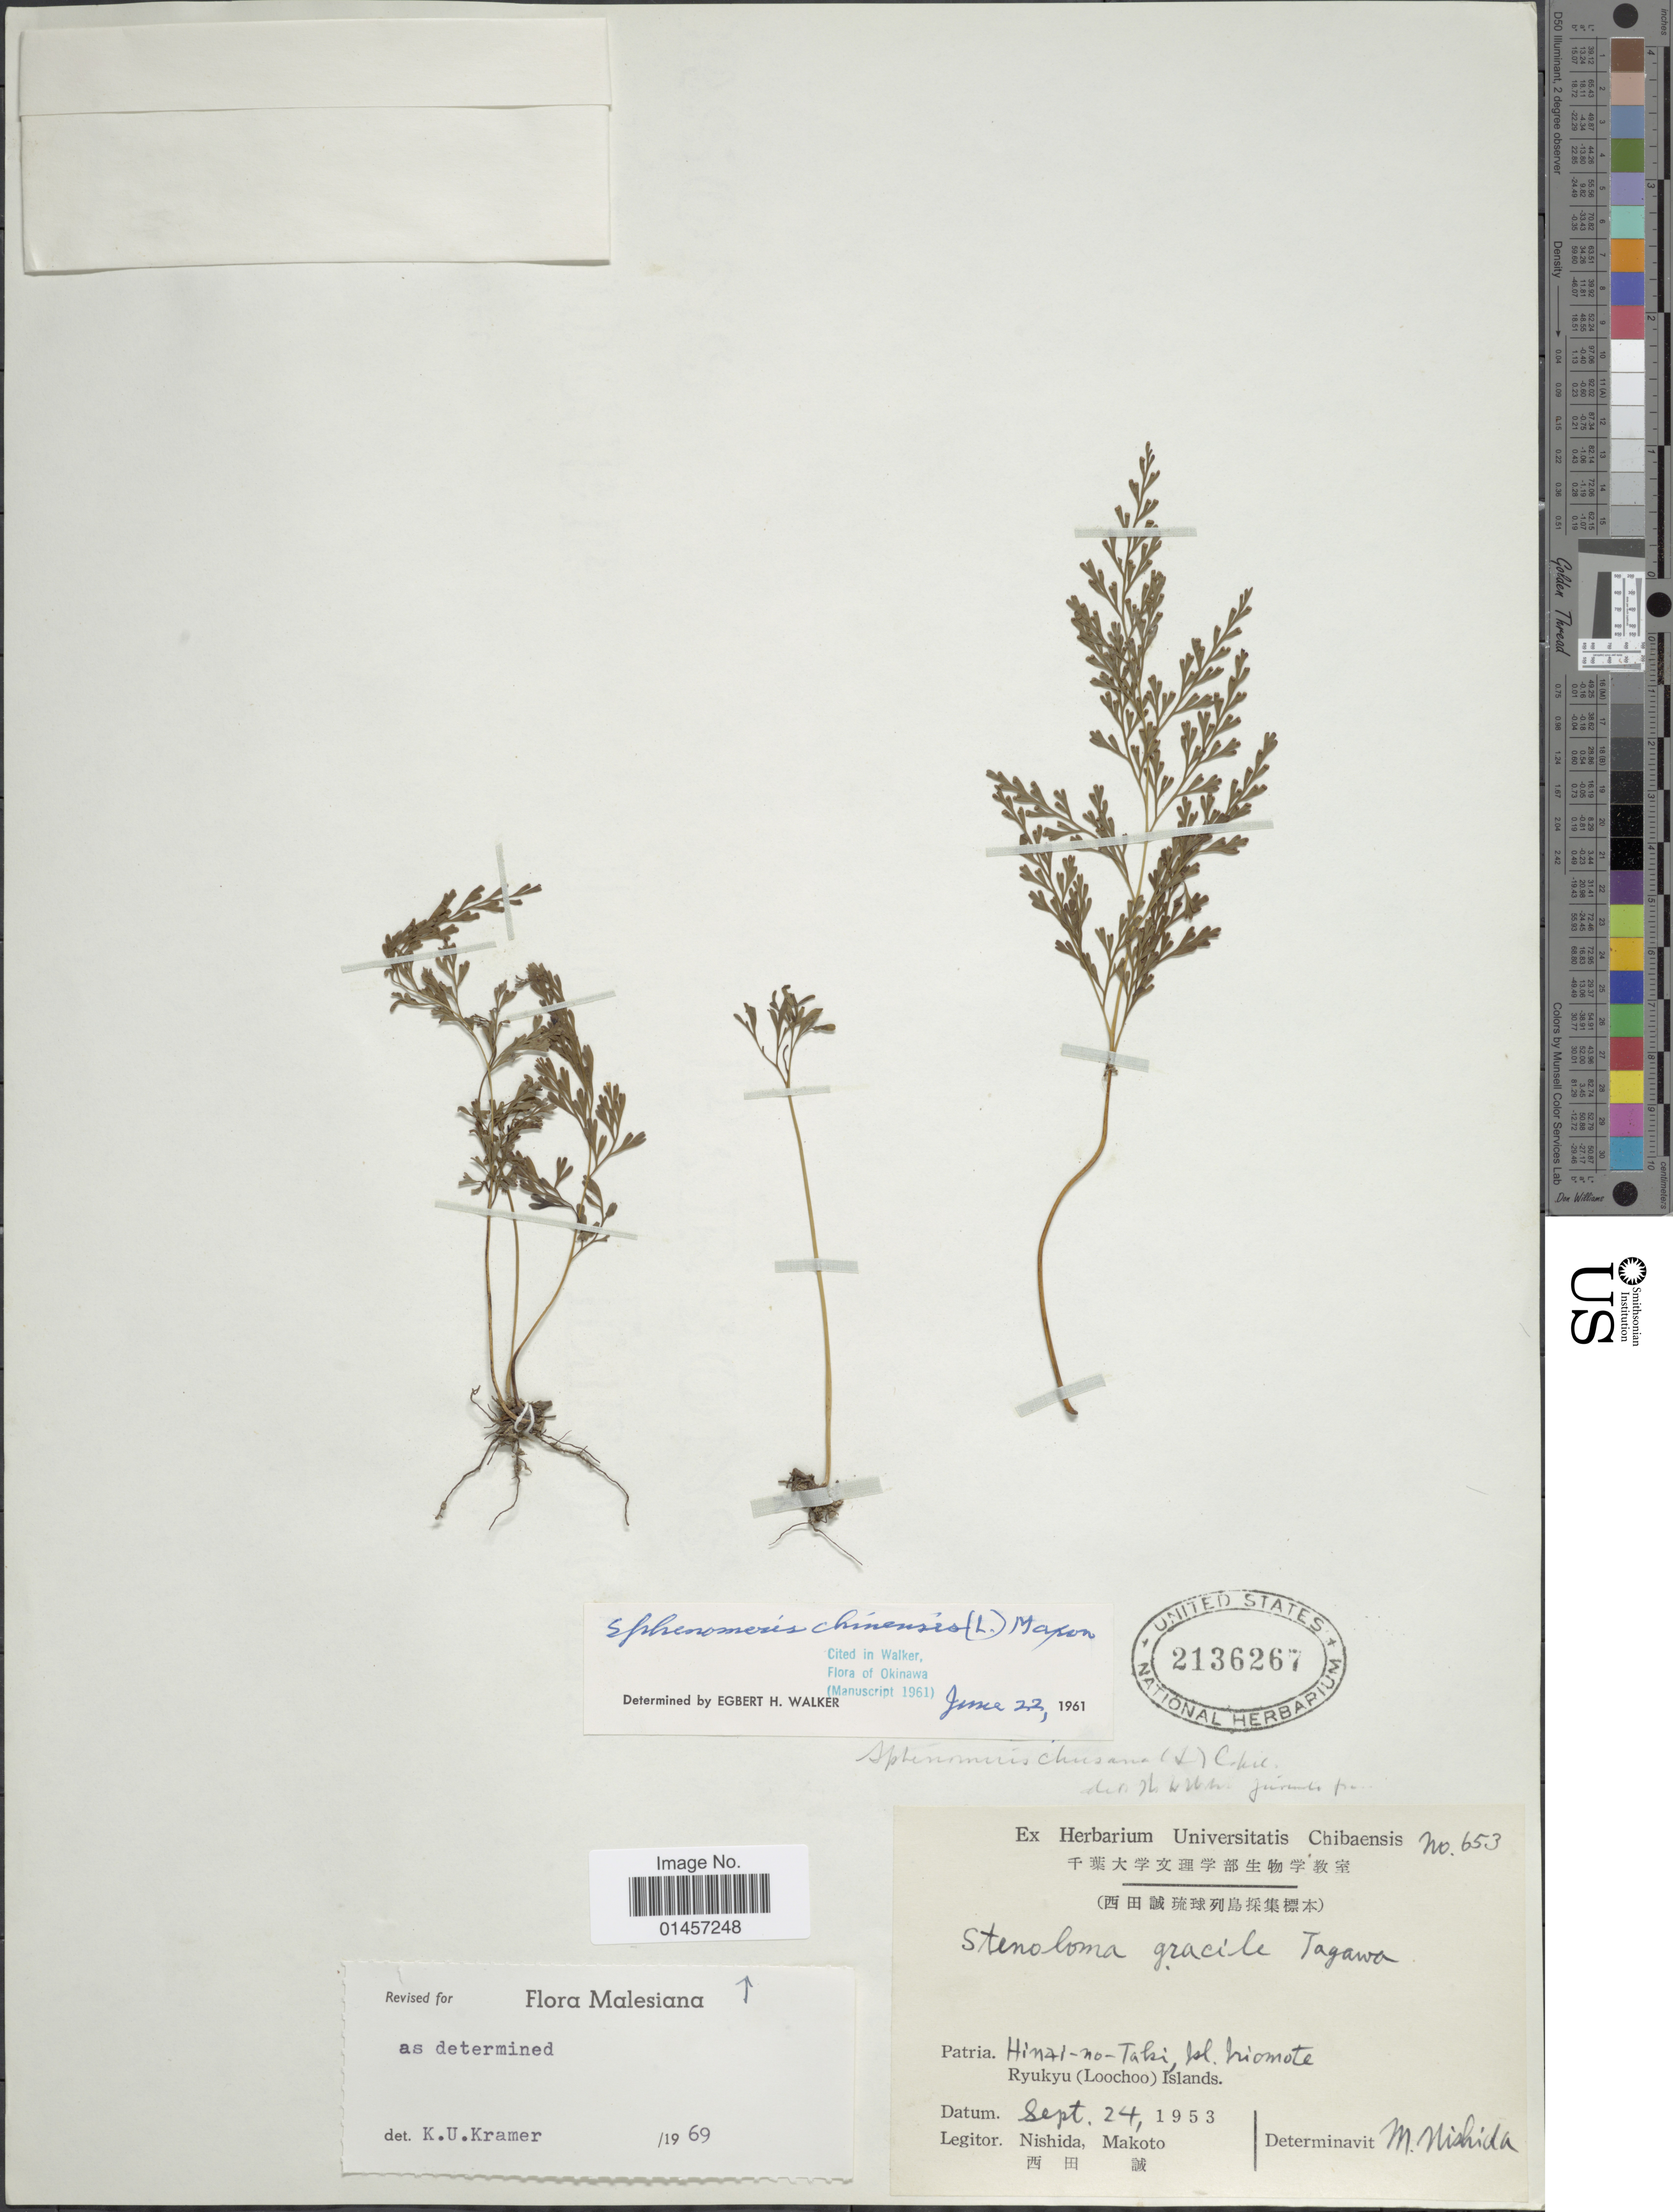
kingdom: Plantae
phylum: Tracheophyta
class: Polypodiopsida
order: Polypodiales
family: Lindsaeaceae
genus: Sphenomeris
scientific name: Sphenomeris chinensis var. chinensis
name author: (L.) Maxon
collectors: M. Nishida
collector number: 653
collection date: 1953-09-24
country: Japan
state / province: Okinawa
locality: Hinai-no-Taki, Isl. Iriomote, Ryukyu(Loochoo) Islands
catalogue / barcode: US 2136267